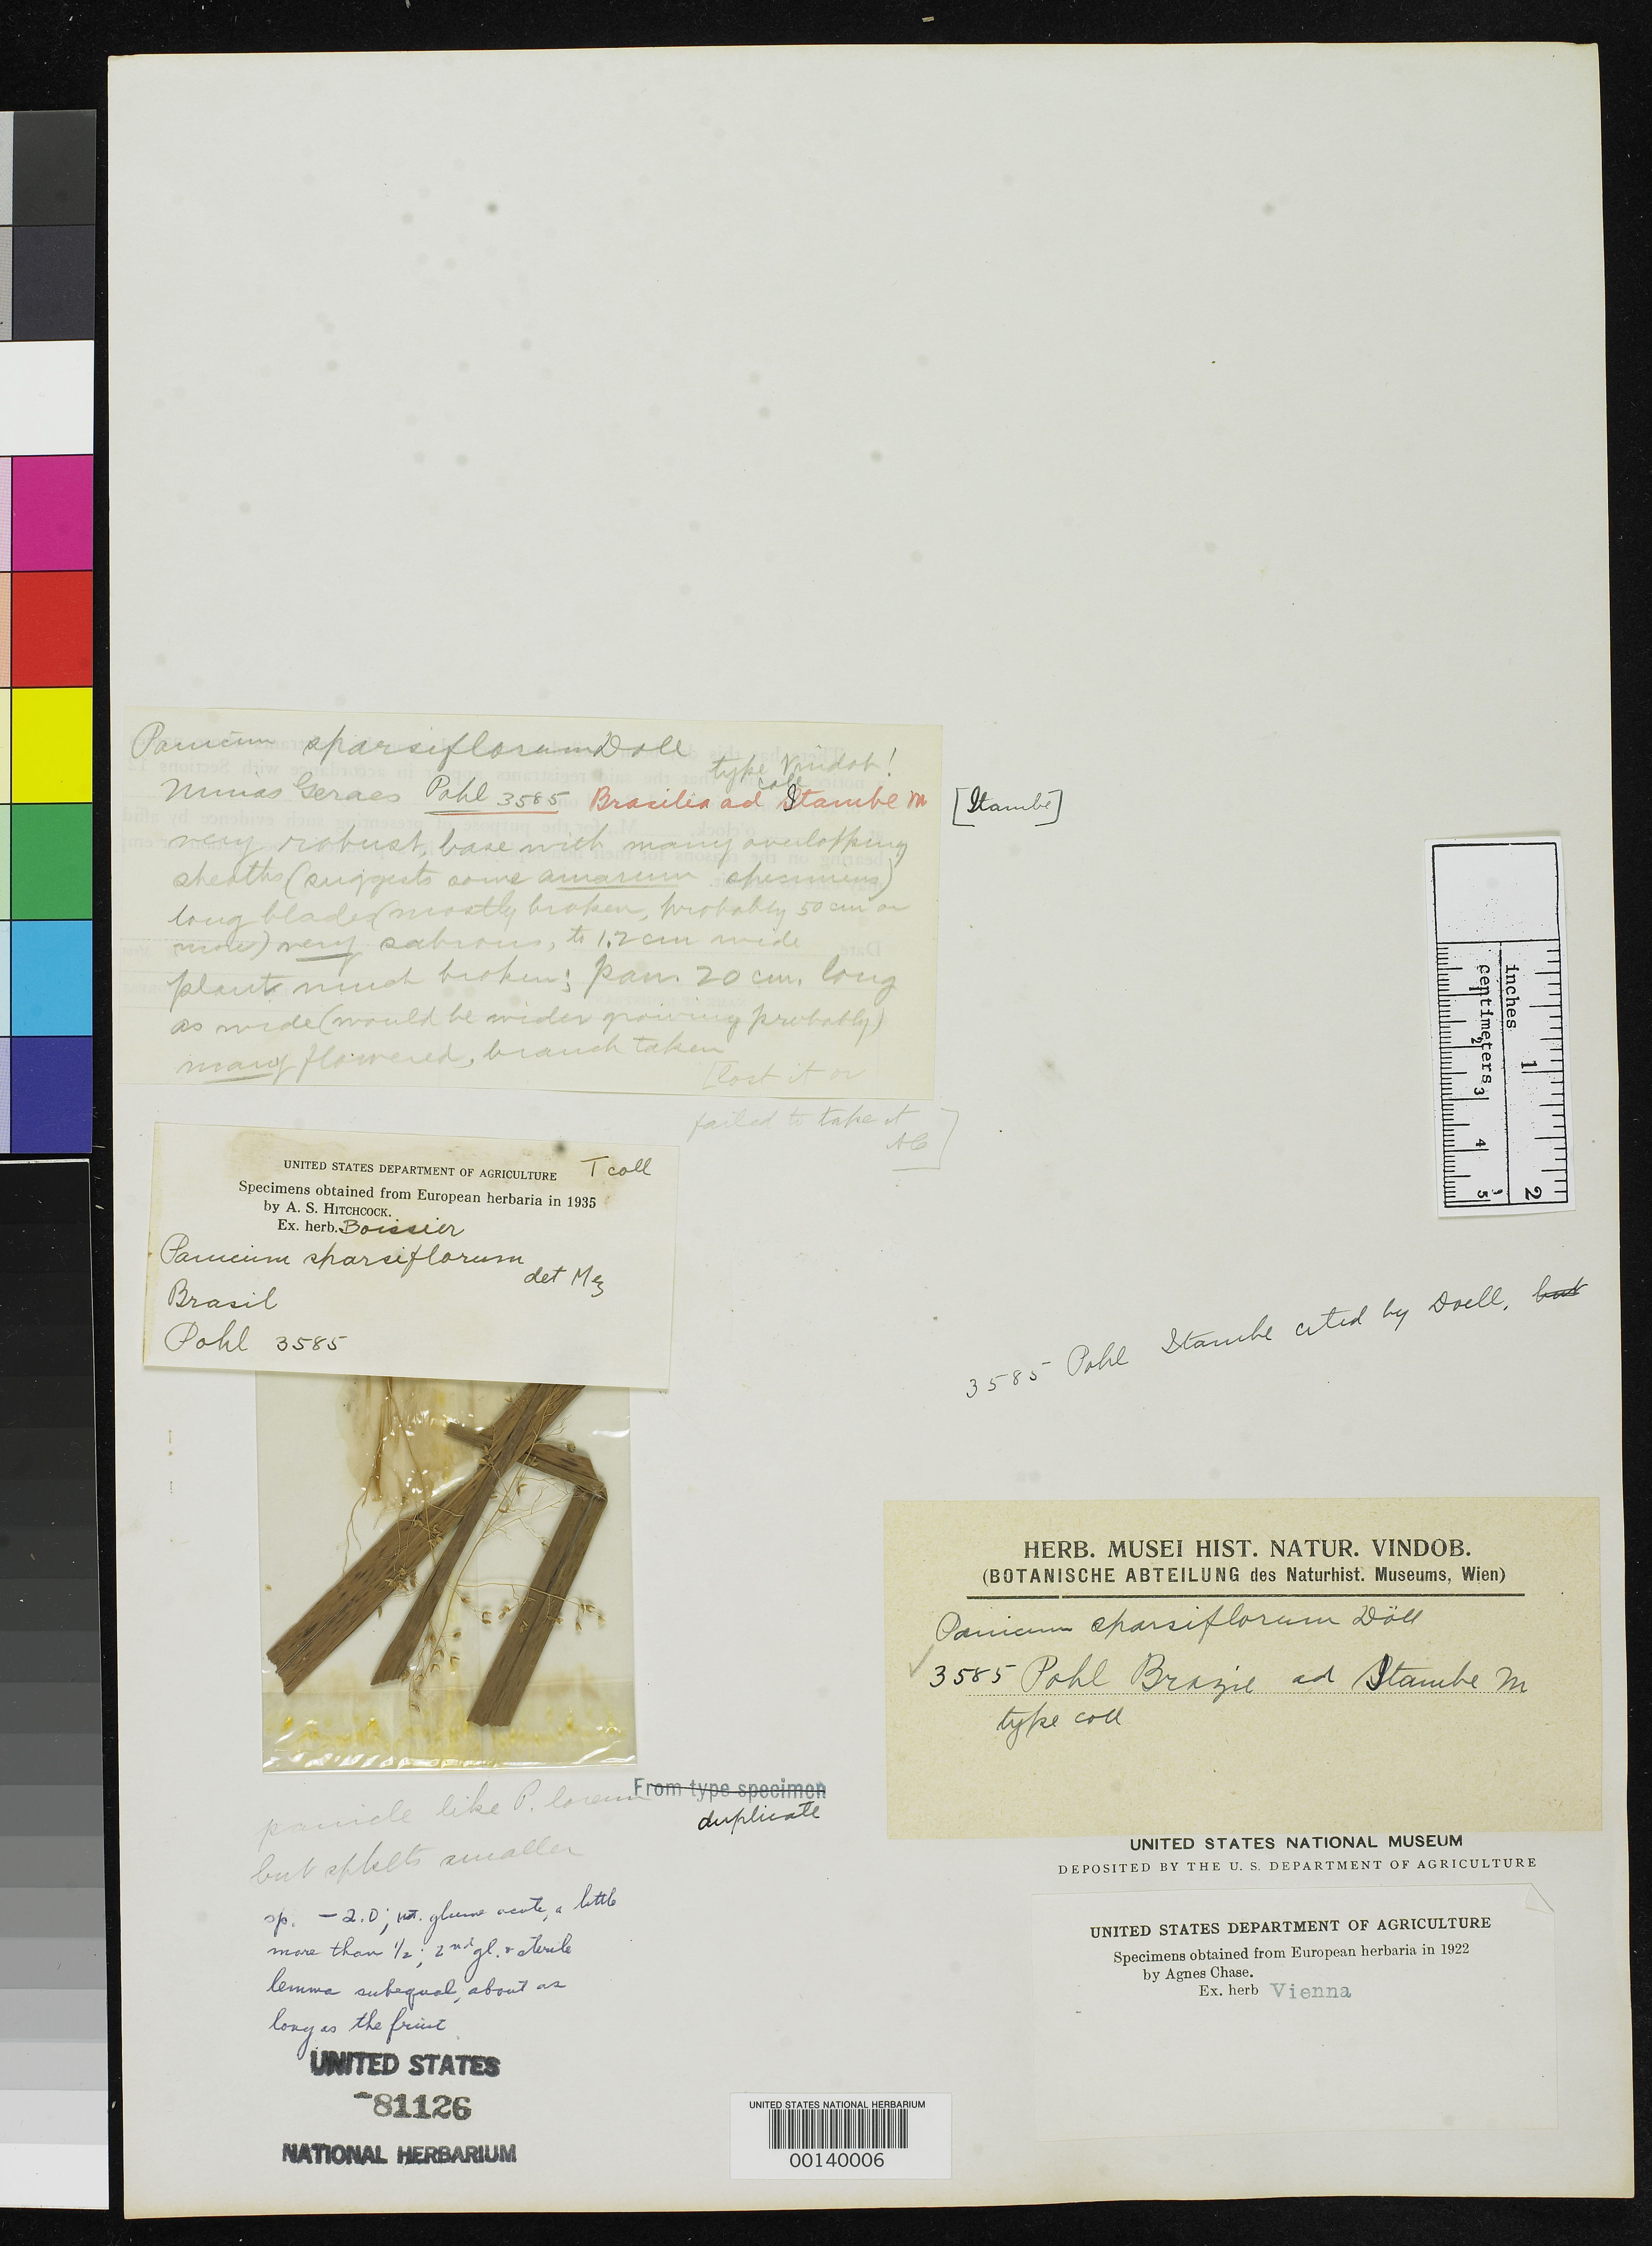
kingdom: Plantae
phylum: Tracheophyta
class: Liliopsida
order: Poales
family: Poaceae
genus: Panicum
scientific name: Panicum sparsiflorum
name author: Döll in Mart.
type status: Type Fragment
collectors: J. B. E. Pohl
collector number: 3585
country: Brazil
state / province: Minas Gerais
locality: Itambe.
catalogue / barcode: US 81126